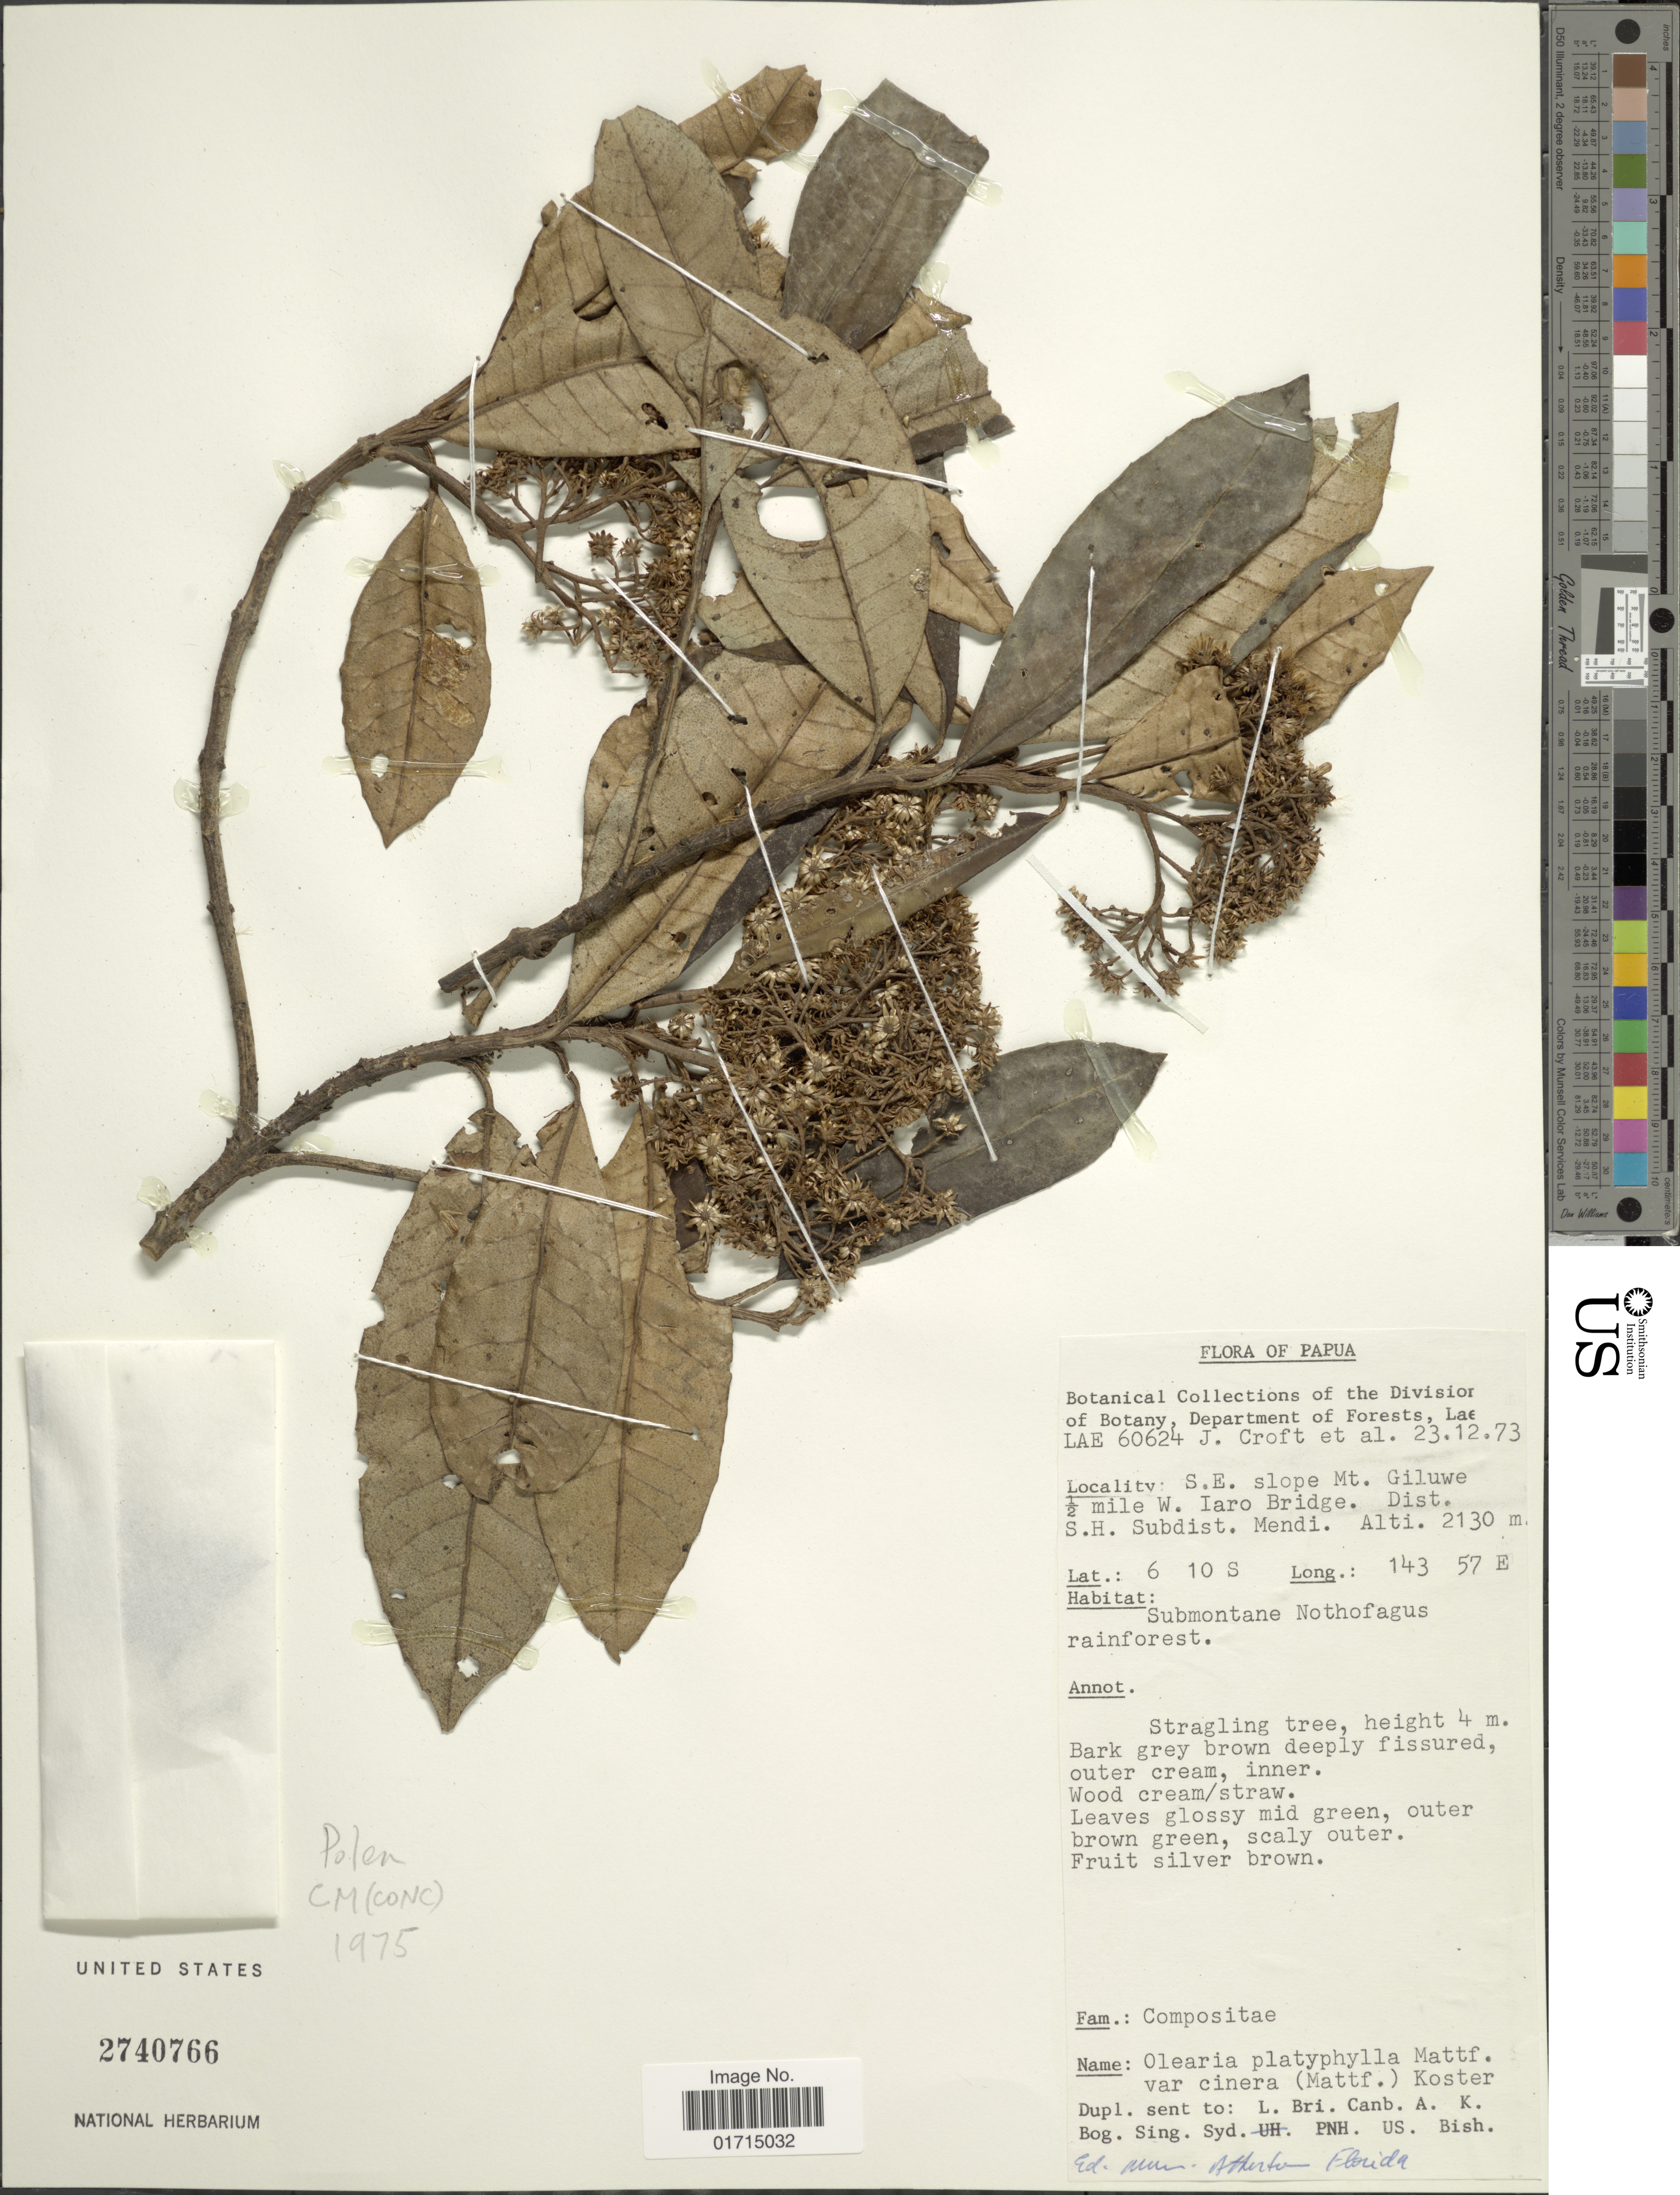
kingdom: Plantae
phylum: Tracheophyta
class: Magnoliopsida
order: Asterales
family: Asteraceae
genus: Olearia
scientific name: Olearia platyphylla var. cinerea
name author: (Mattf.) J. Kost.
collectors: J. Croft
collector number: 60624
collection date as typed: Transcribed d/m/y: 23/12/73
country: Papua New Guinea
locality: Papua S. E. slope Mt. Giluwe 1/2 mile W. Iaro Bridge. Dist. S. H. Subdistr. Mendi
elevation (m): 2130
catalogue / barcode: US 2740766